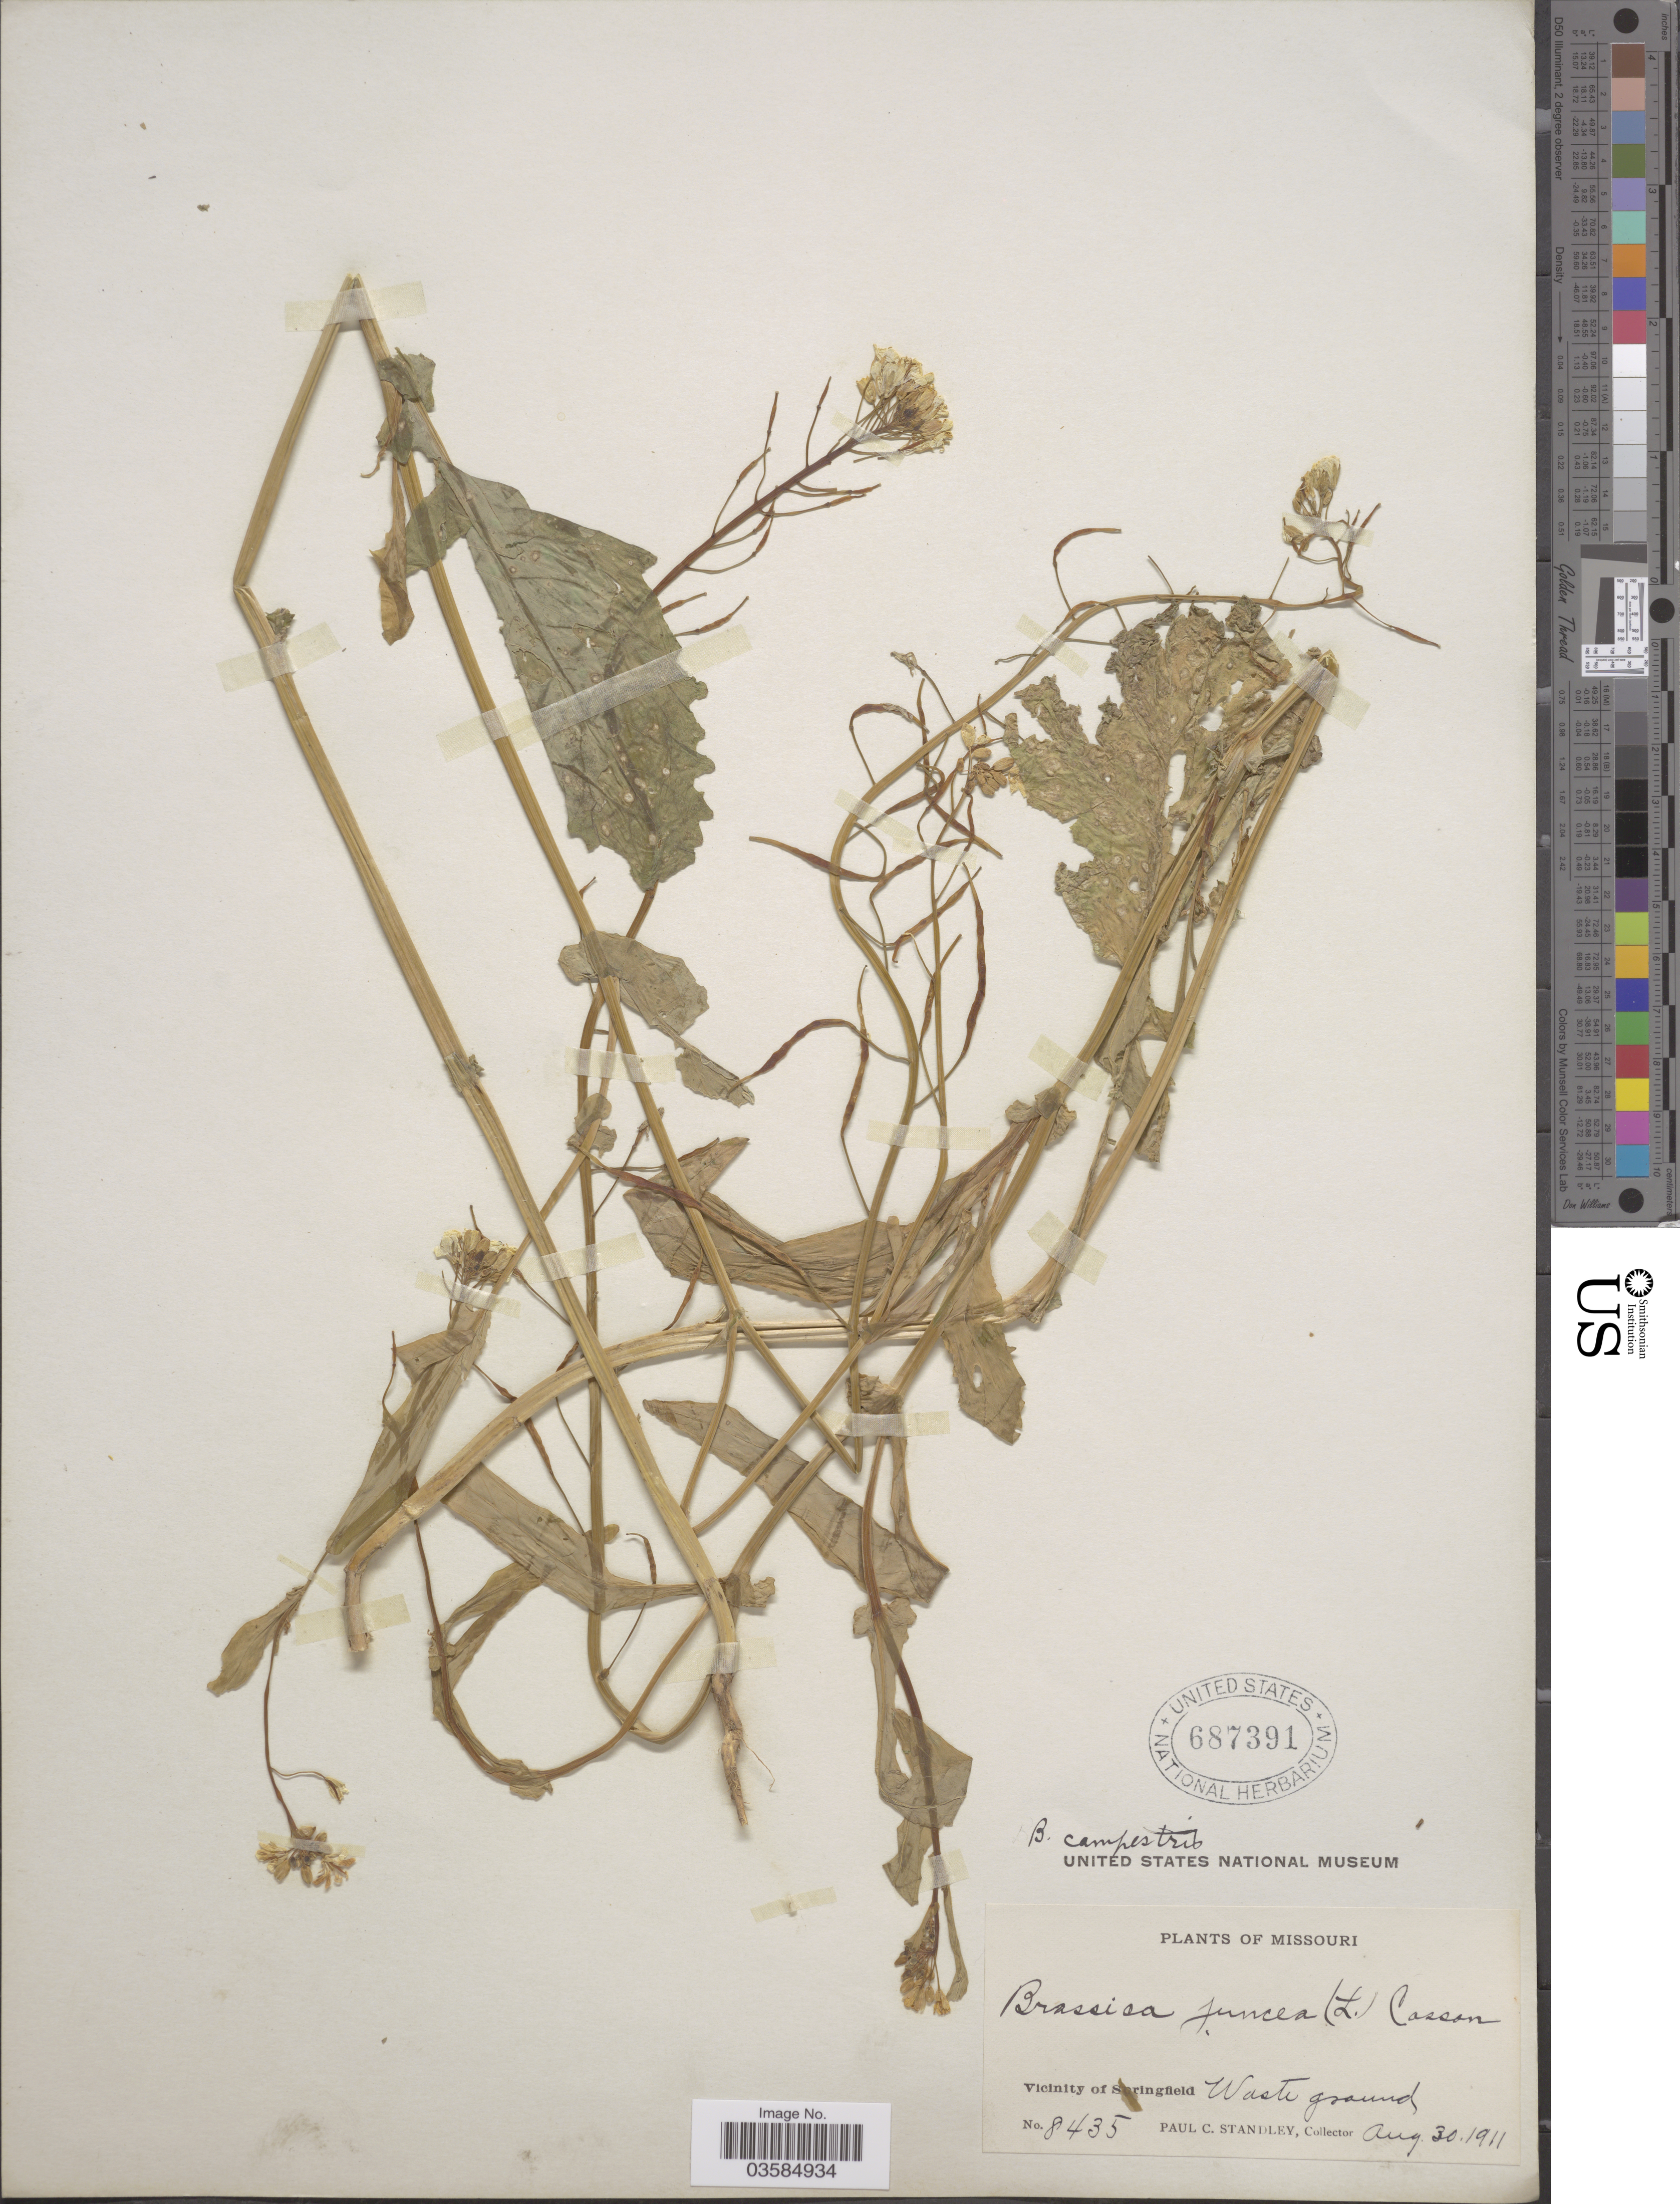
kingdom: Plantae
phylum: Tracheophyta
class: Magnoliopsida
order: Brassicales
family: Brassicaceae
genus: Brassica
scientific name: Brassica campestris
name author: L.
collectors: P. C. Standley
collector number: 8435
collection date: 1911-08-30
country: United States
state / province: Missouri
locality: Vicinity of Springfield.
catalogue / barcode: US 687391